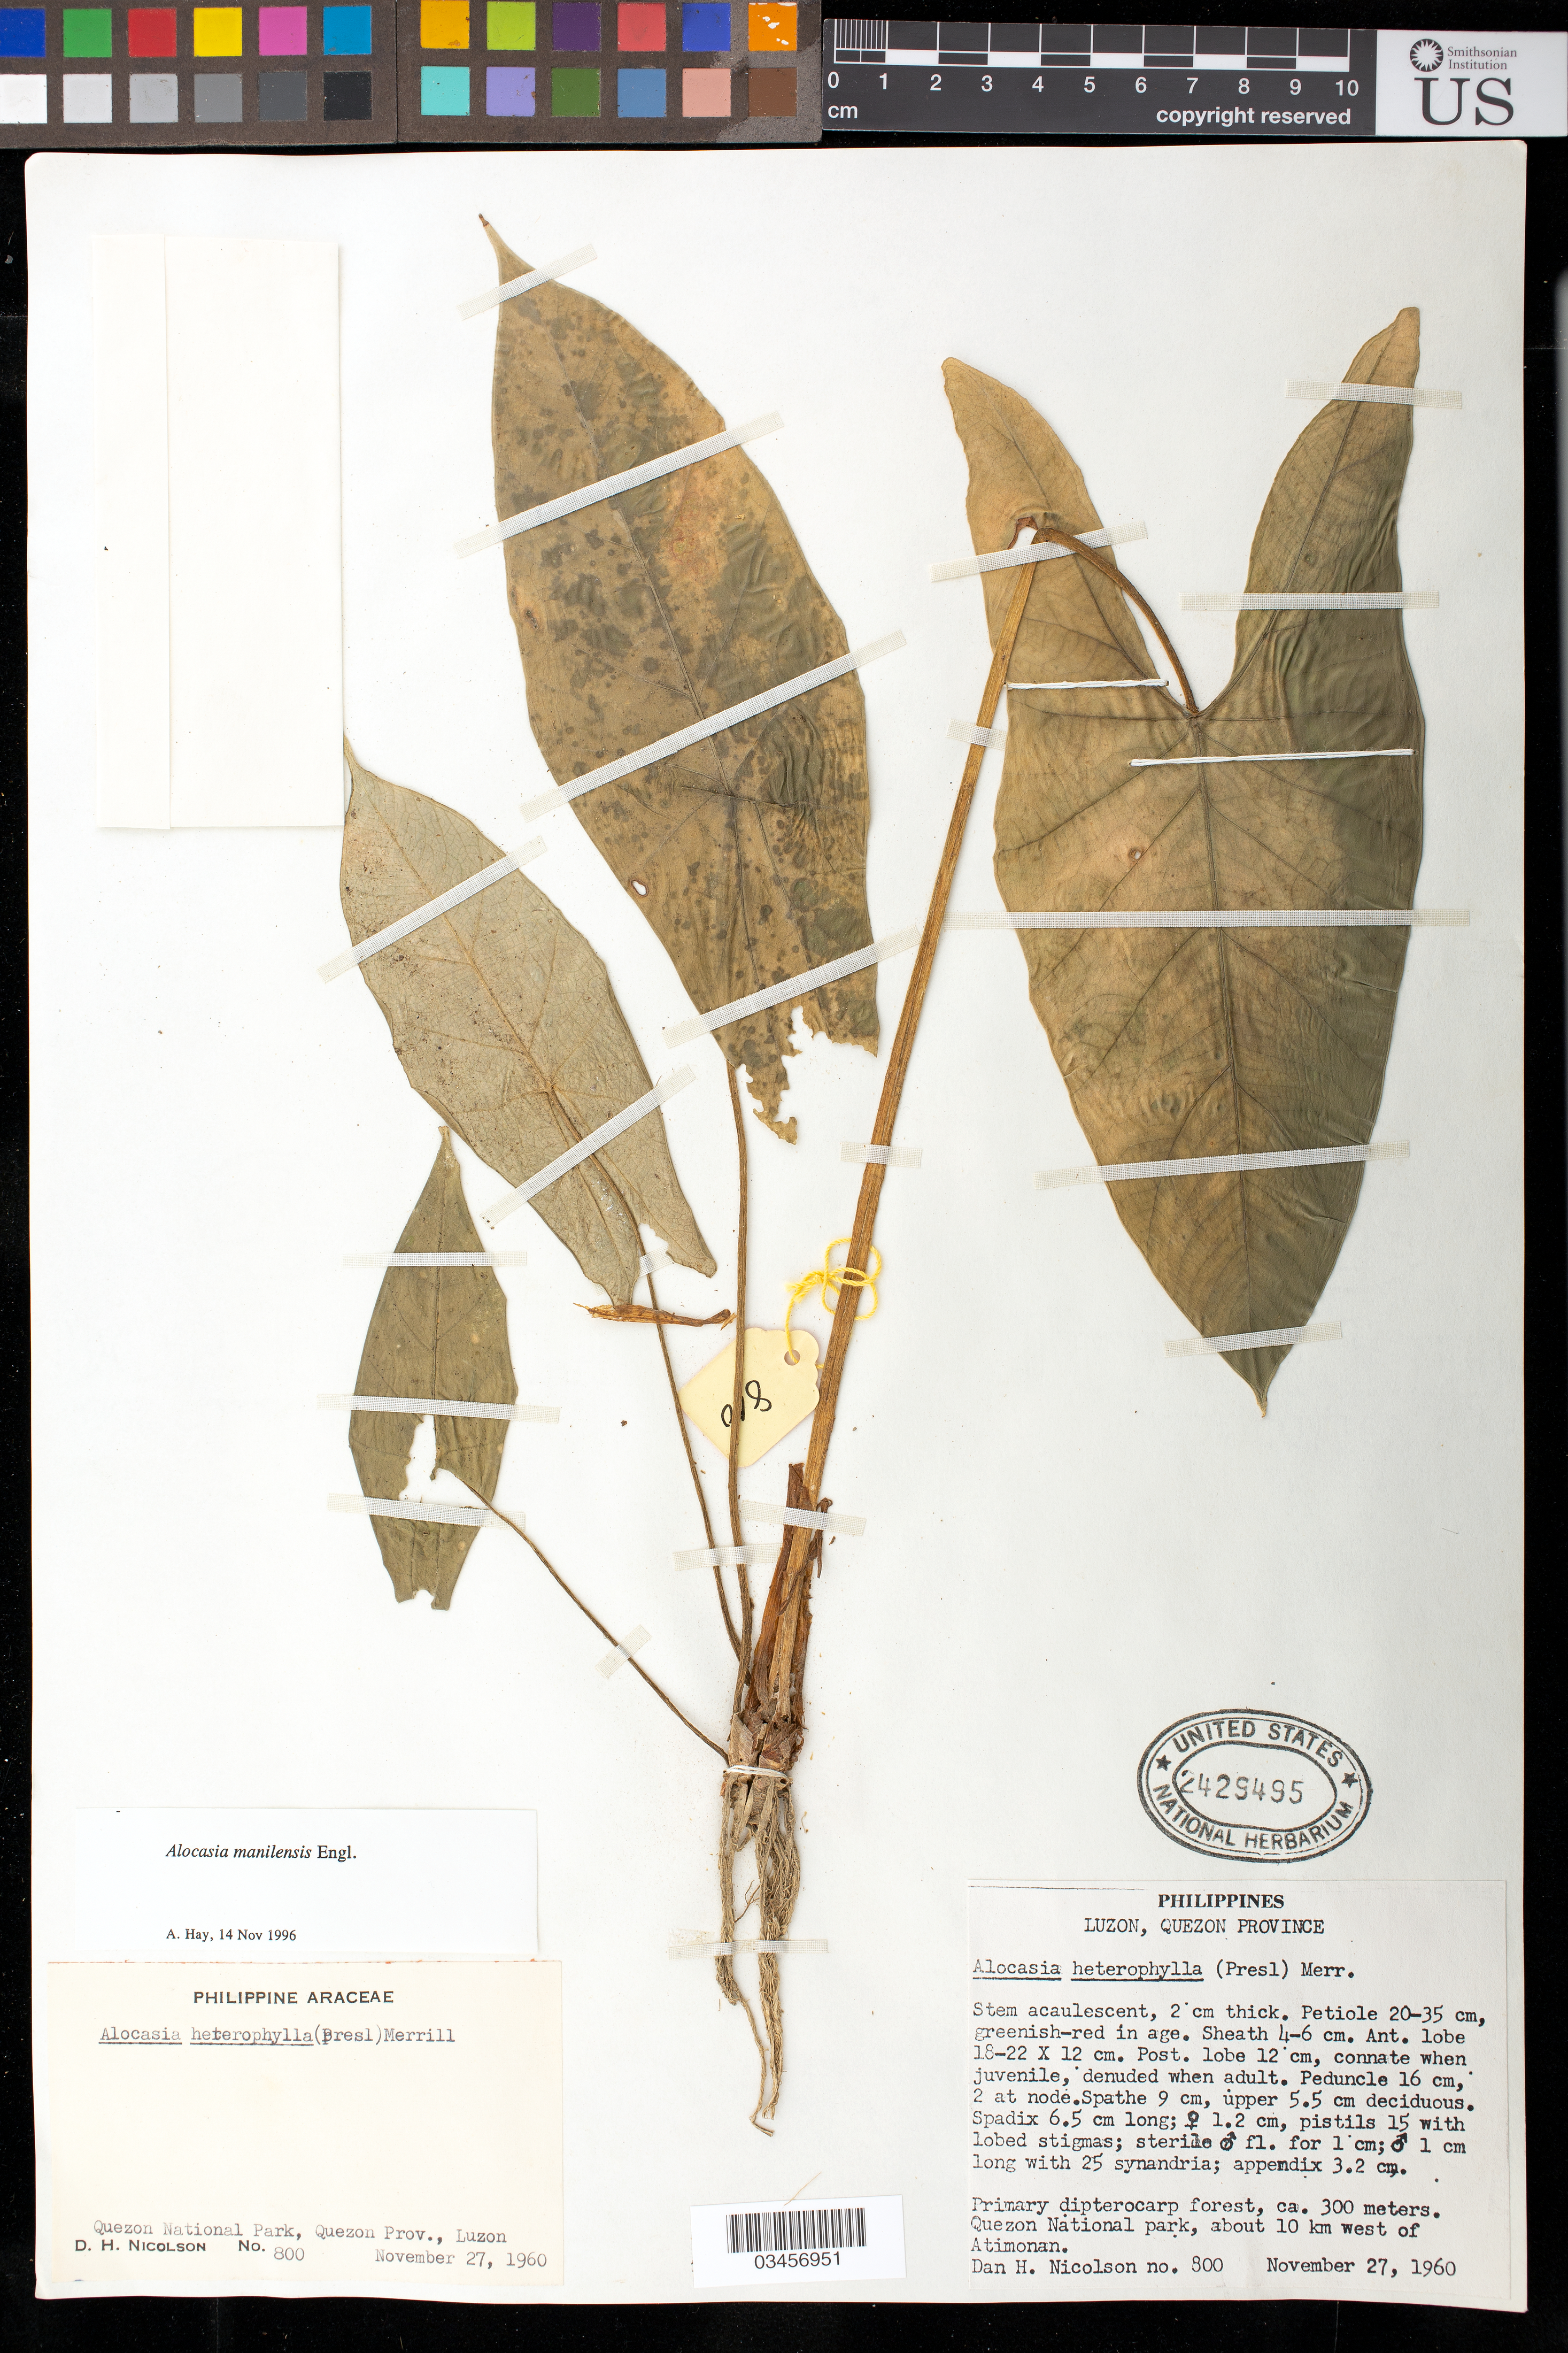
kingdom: Plantae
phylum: Tracheophyta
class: Liliopsida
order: Alismatales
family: Araceae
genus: Alocasia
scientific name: Alocasia manilensis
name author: Engl.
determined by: Hay, A.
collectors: D. H. Nicolson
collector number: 800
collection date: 1960-11-17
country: Philippines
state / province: Calabarzon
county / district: Quezon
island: Luzon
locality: Quezon National Park, about 10 km W of Atimonan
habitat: Primary dipterocarp forest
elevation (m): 300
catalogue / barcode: US 2429495